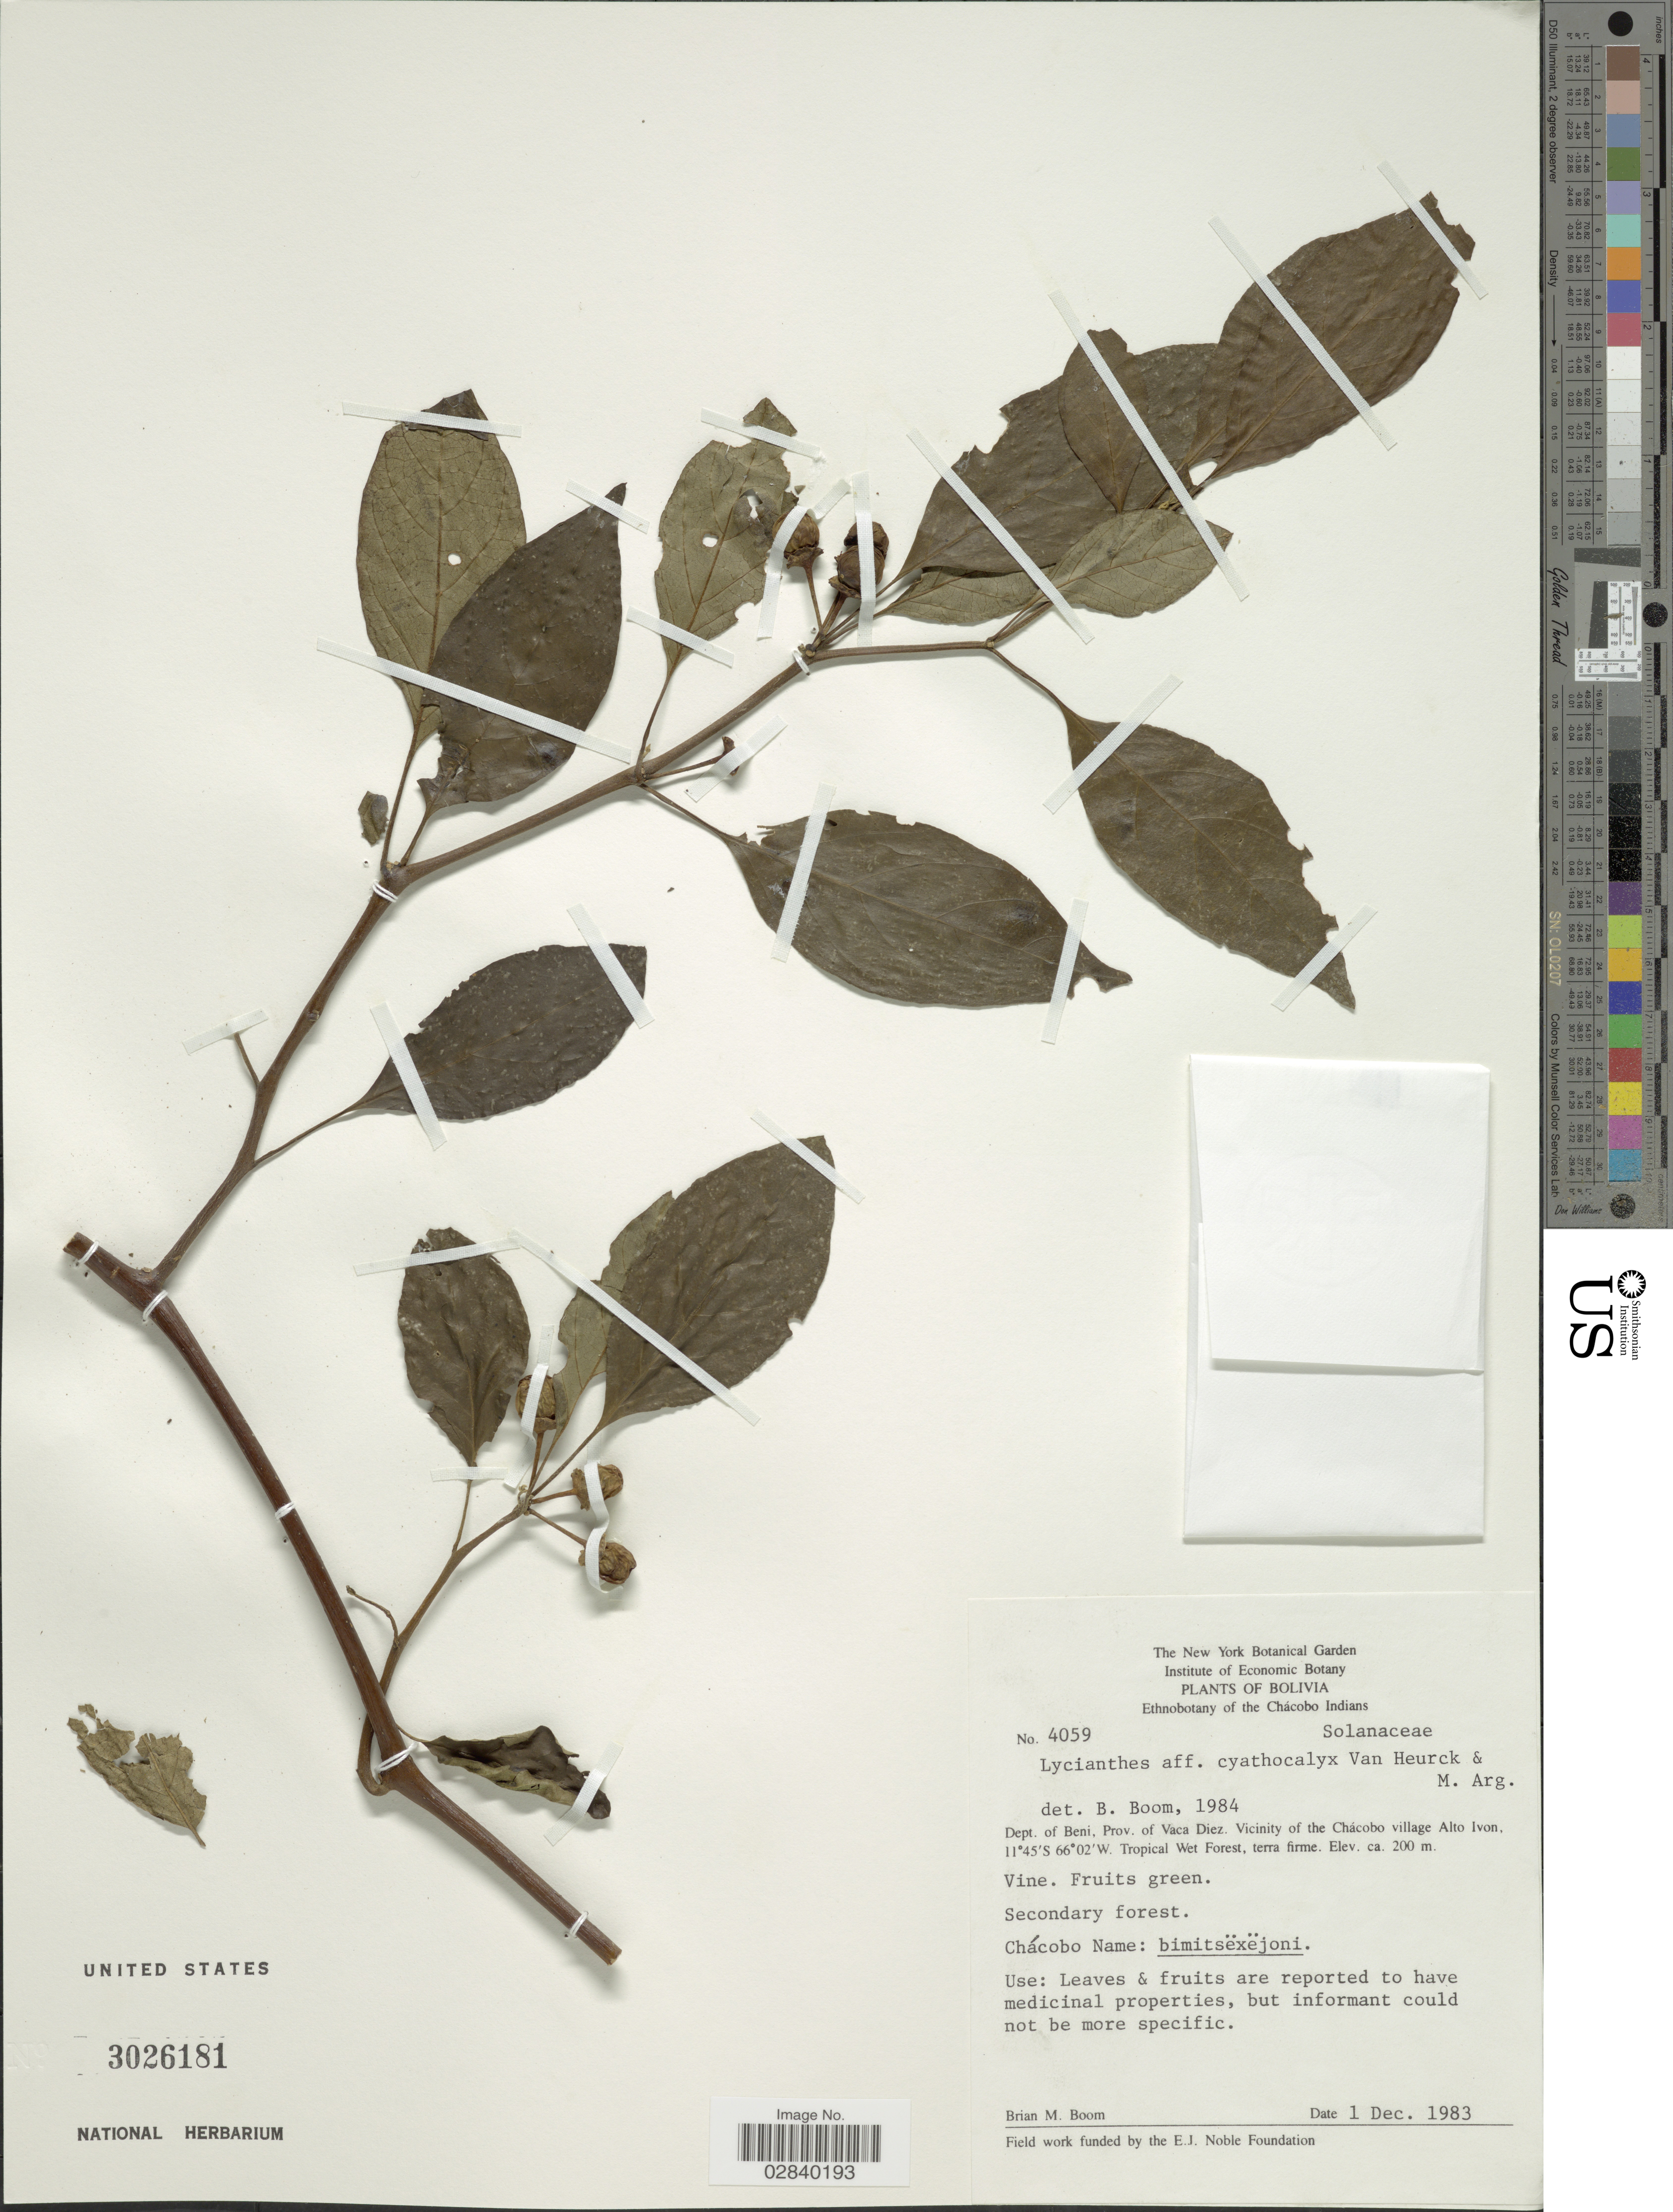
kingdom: Plantae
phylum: Tracheophyta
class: Magnoliopsida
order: Solanales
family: Solanaceae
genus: Lycianthes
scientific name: Lycianthes cyathocalyx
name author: (Van Heurck & Müll. Arg.) Bitter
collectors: B. M. Boom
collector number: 4059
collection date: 1983-12-01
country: Bolivia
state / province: Beni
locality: Dept. of Beni, Prov. of Vaca Diez. Vicinity of the Chácobo village Alto Ivon, Tropical Wet Forest, terra firme.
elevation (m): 200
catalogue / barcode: US 3026181